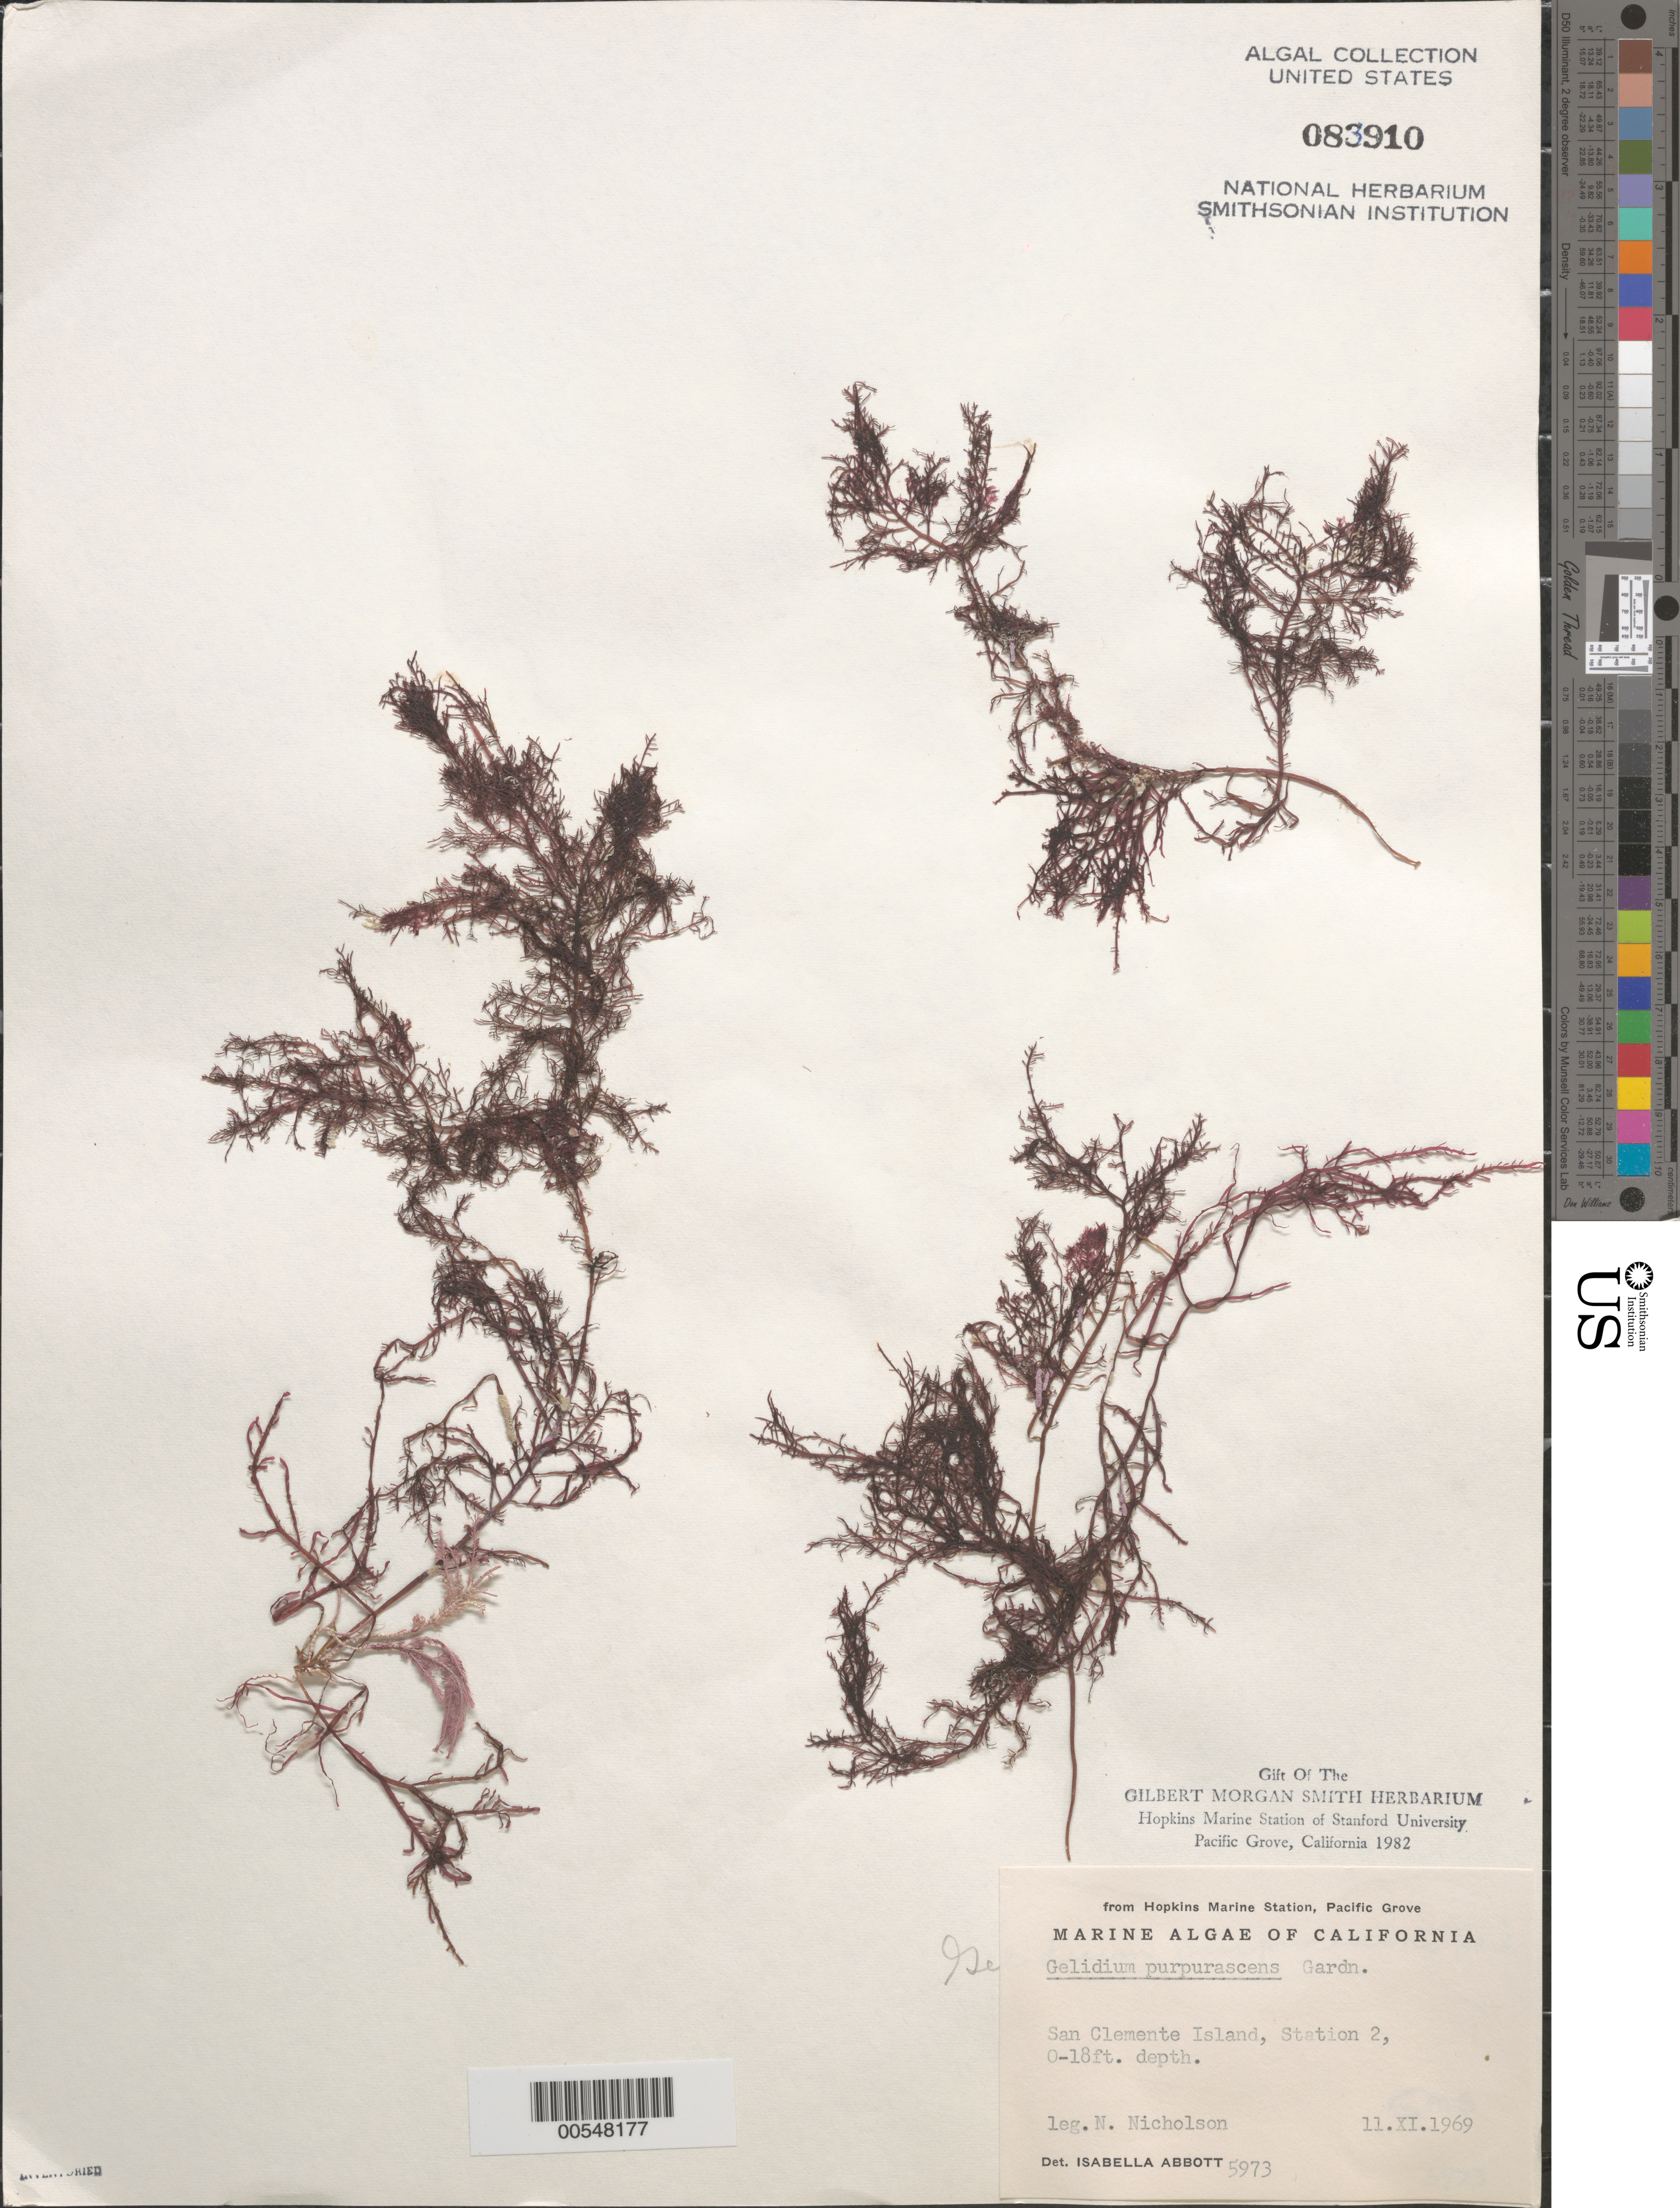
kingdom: Plantae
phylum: Rhodophyta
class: Florideophyceae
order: Gelidiales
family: Gelidiaceae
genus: Gelidium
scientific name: Gelidium purpurascens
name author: N.L. Gardner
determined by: Abbott, Isabella A.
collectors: N. Nicholson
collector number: IAA 5973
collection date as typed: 11 Nov 1969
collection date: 1969-11-11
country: United States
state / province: California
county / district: Los Angeles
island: San Clemente Island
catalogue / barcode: US 83910